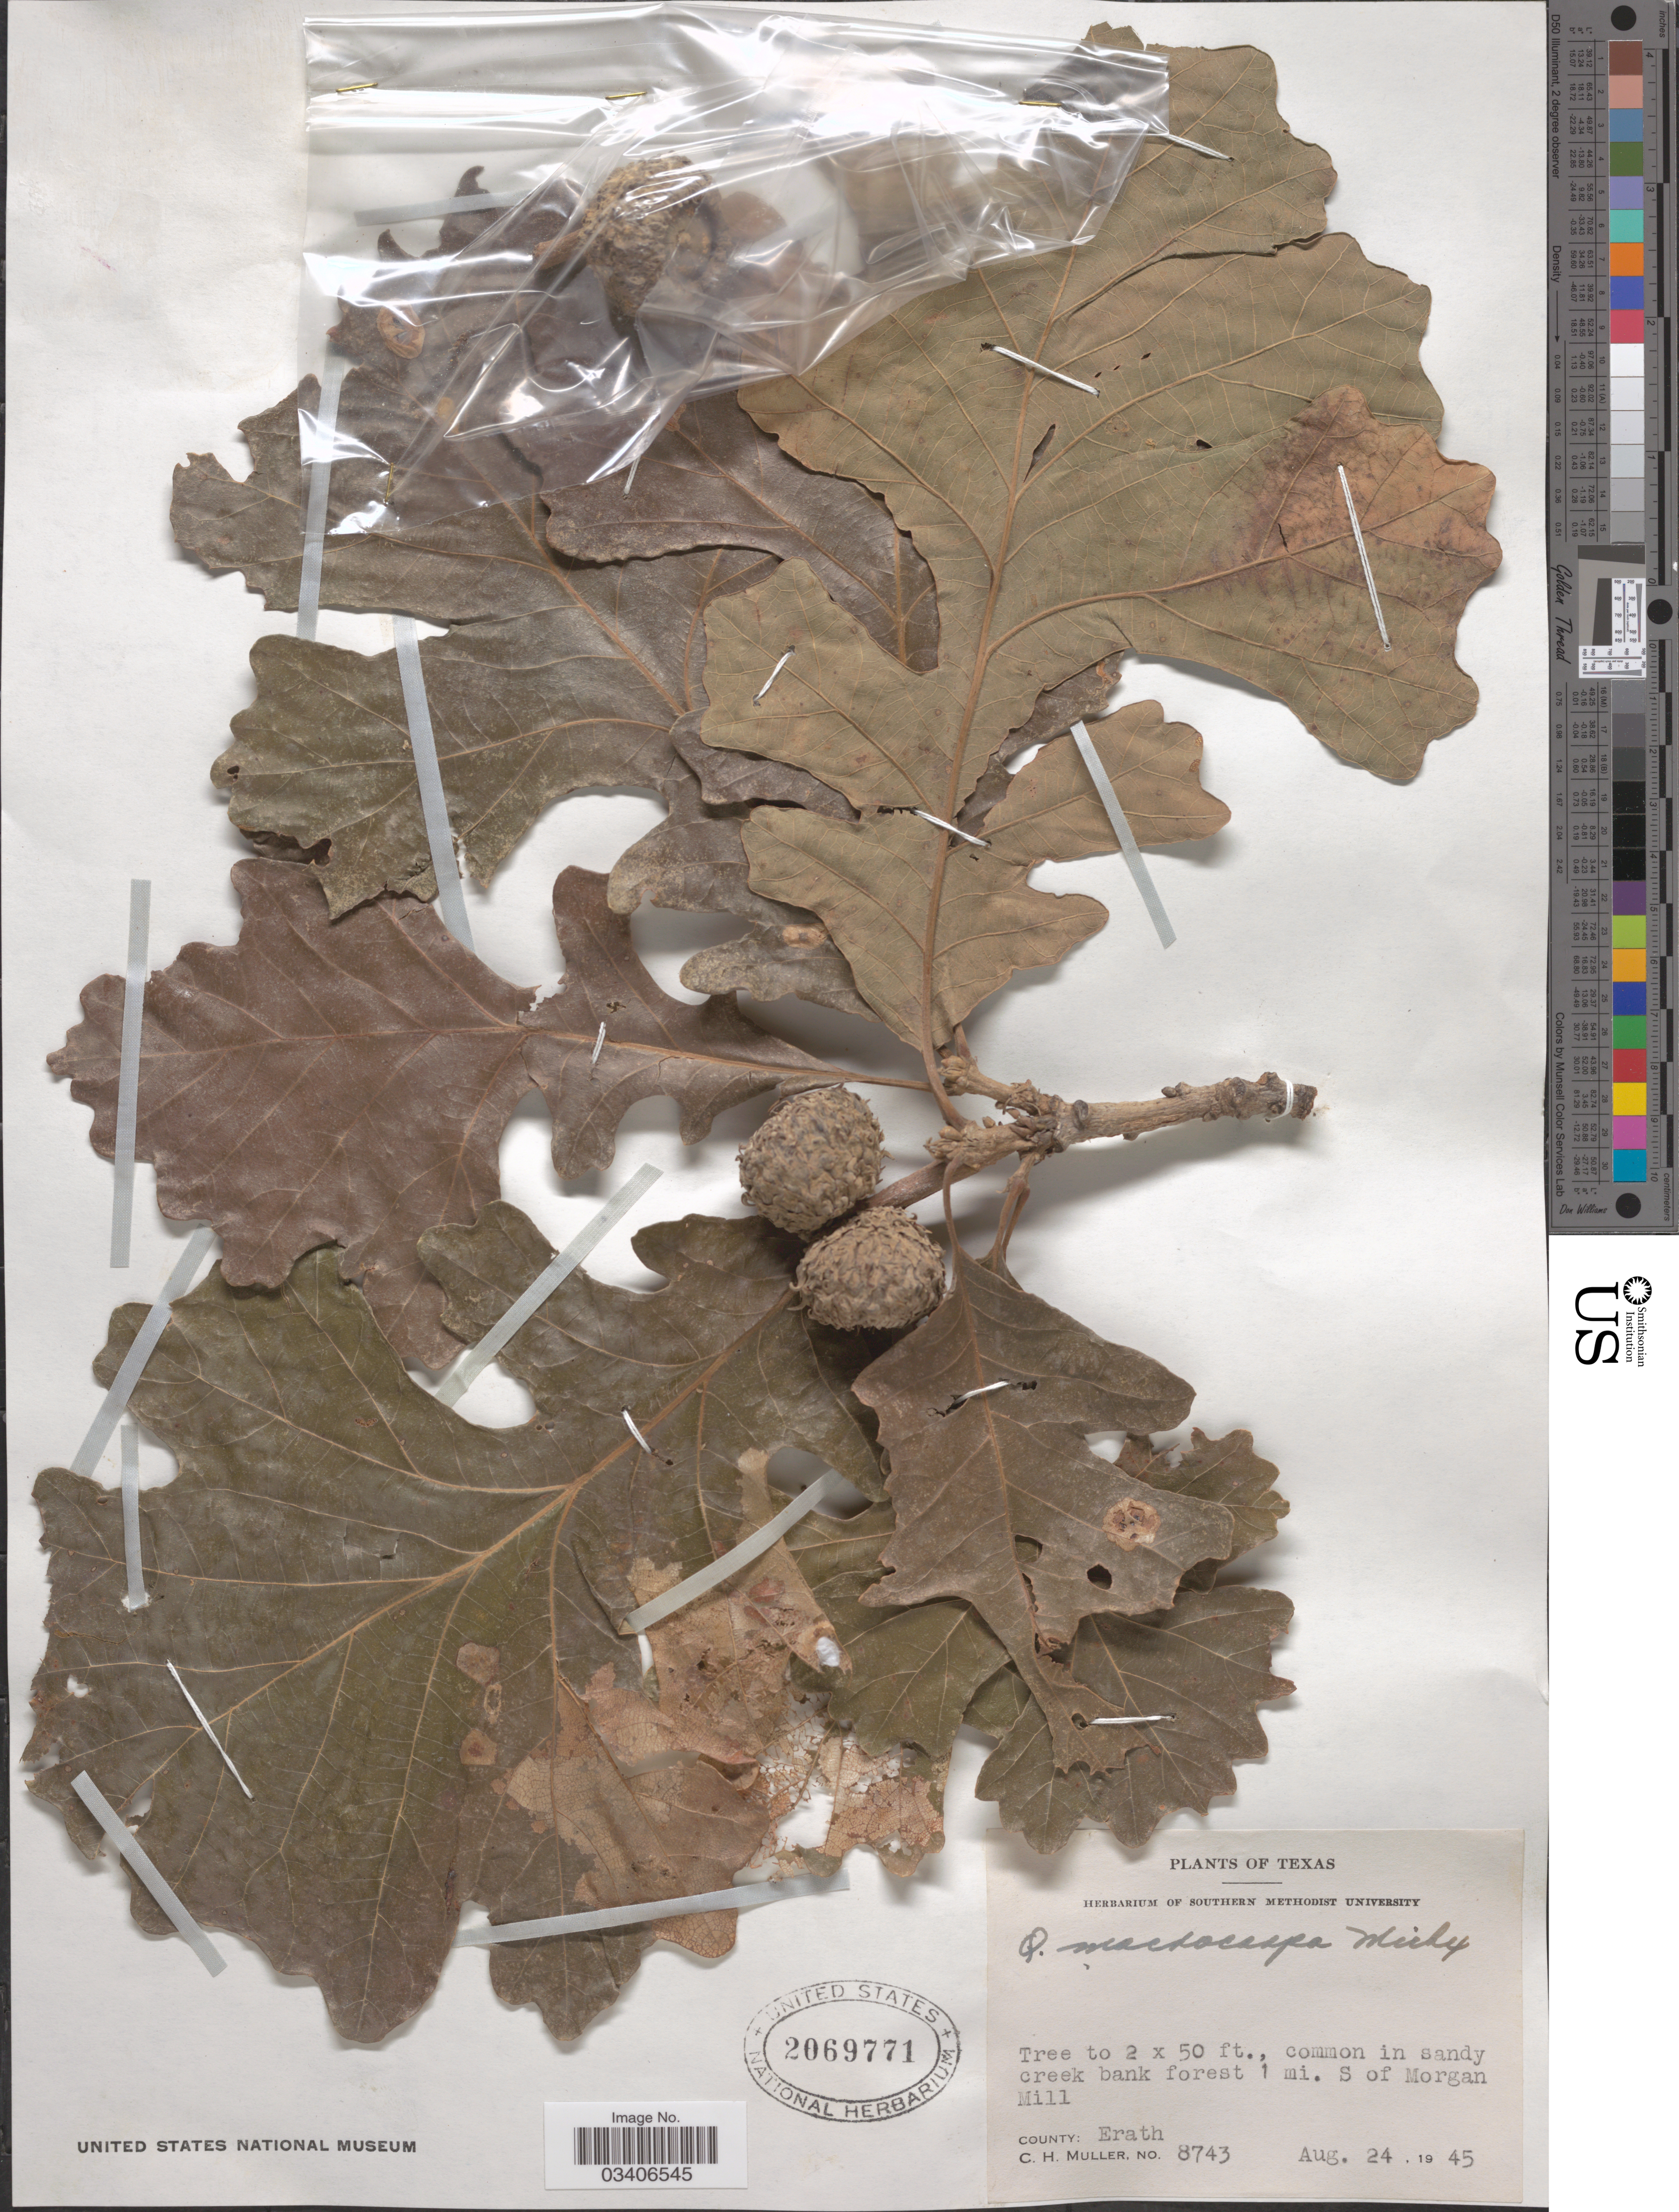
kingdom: Plantae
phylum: Tracheophyta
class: Magnoliopsida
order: Fagales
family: Fagaceae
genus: Quercus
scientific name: Quercus macrocarpa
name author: Michx.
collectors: C. H. Mueller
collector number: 8743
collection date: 1945-08-24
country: United States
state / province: Texas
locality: Common in sandy creek bank forest 1 mi. S of Morgan Mill. County: Erath.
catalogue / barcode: US 2069771